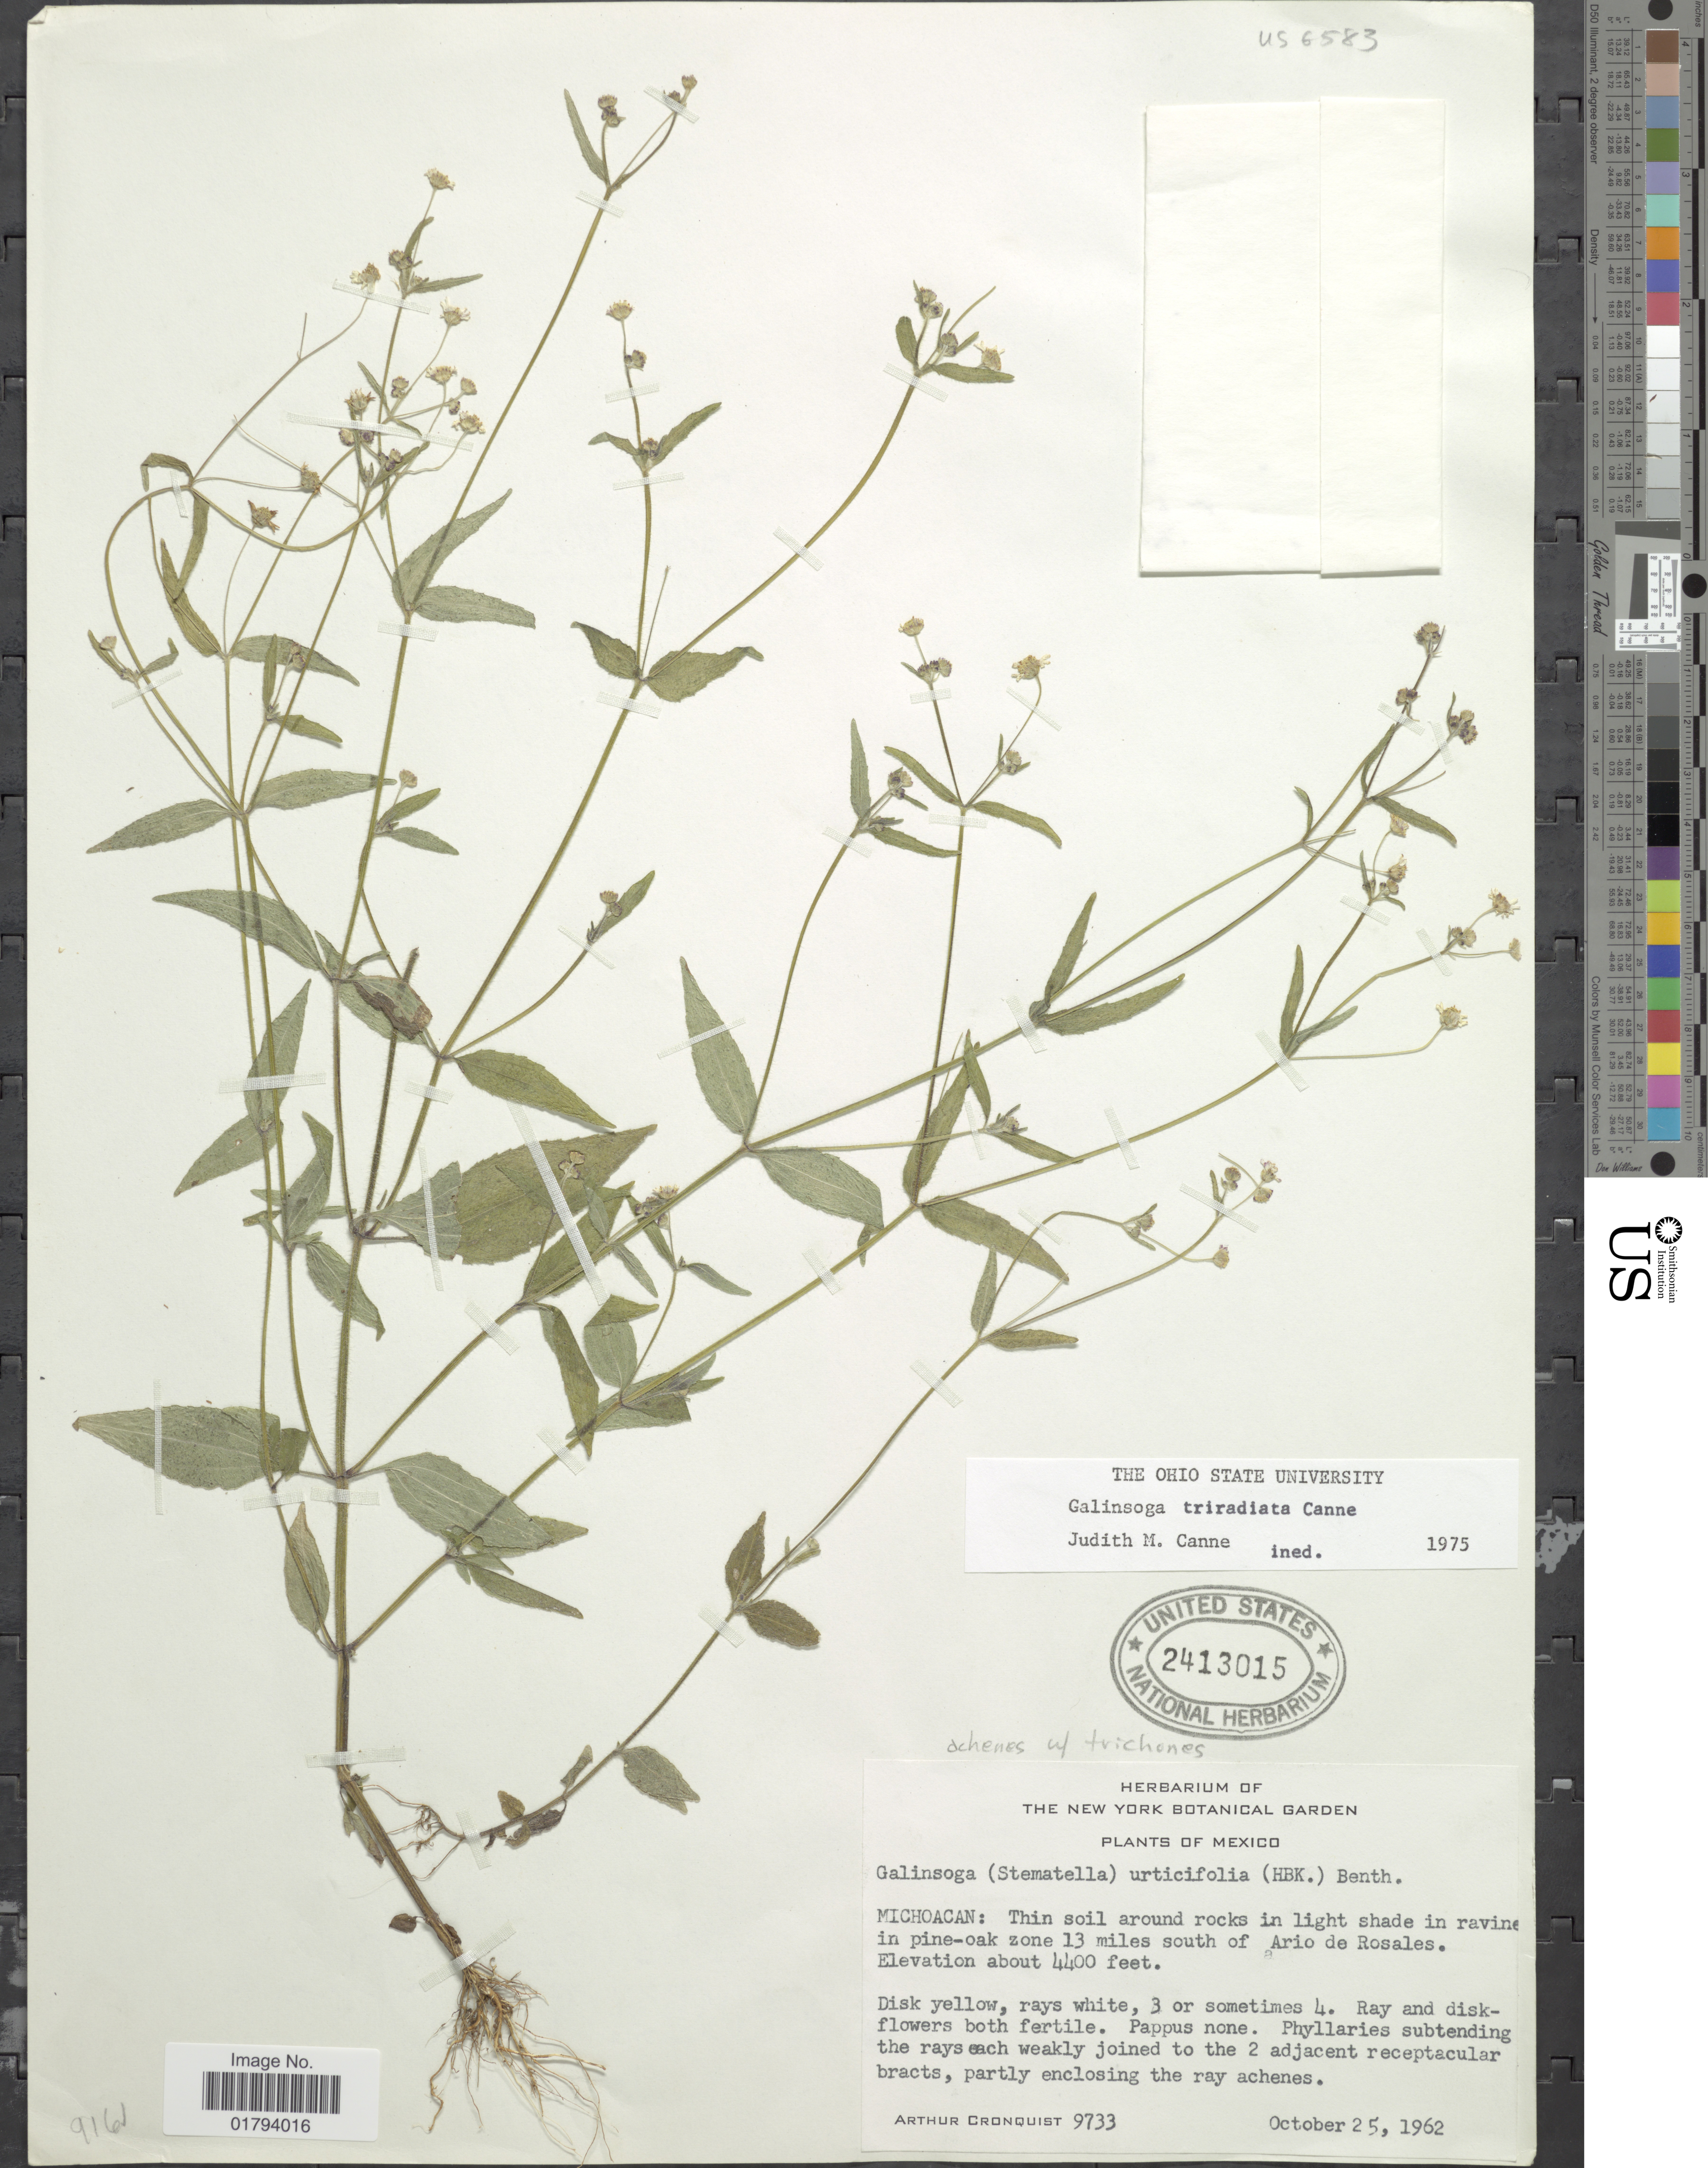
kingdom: Plantae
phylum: Tracheophyta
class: Magnoliopsida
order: Asterales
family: Asteraceae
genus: Galinsoga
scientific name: Galinsoga triradiata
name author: Canne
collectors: A. J. Cronquist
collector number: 9733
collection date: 1962-10-25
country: Mexico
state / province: Michoacán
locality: Thin soil around rocks in light shade in ravine in pine-oak zone 13 miles south of Ario de Rosales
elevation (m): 1341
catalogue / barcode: US 2413015